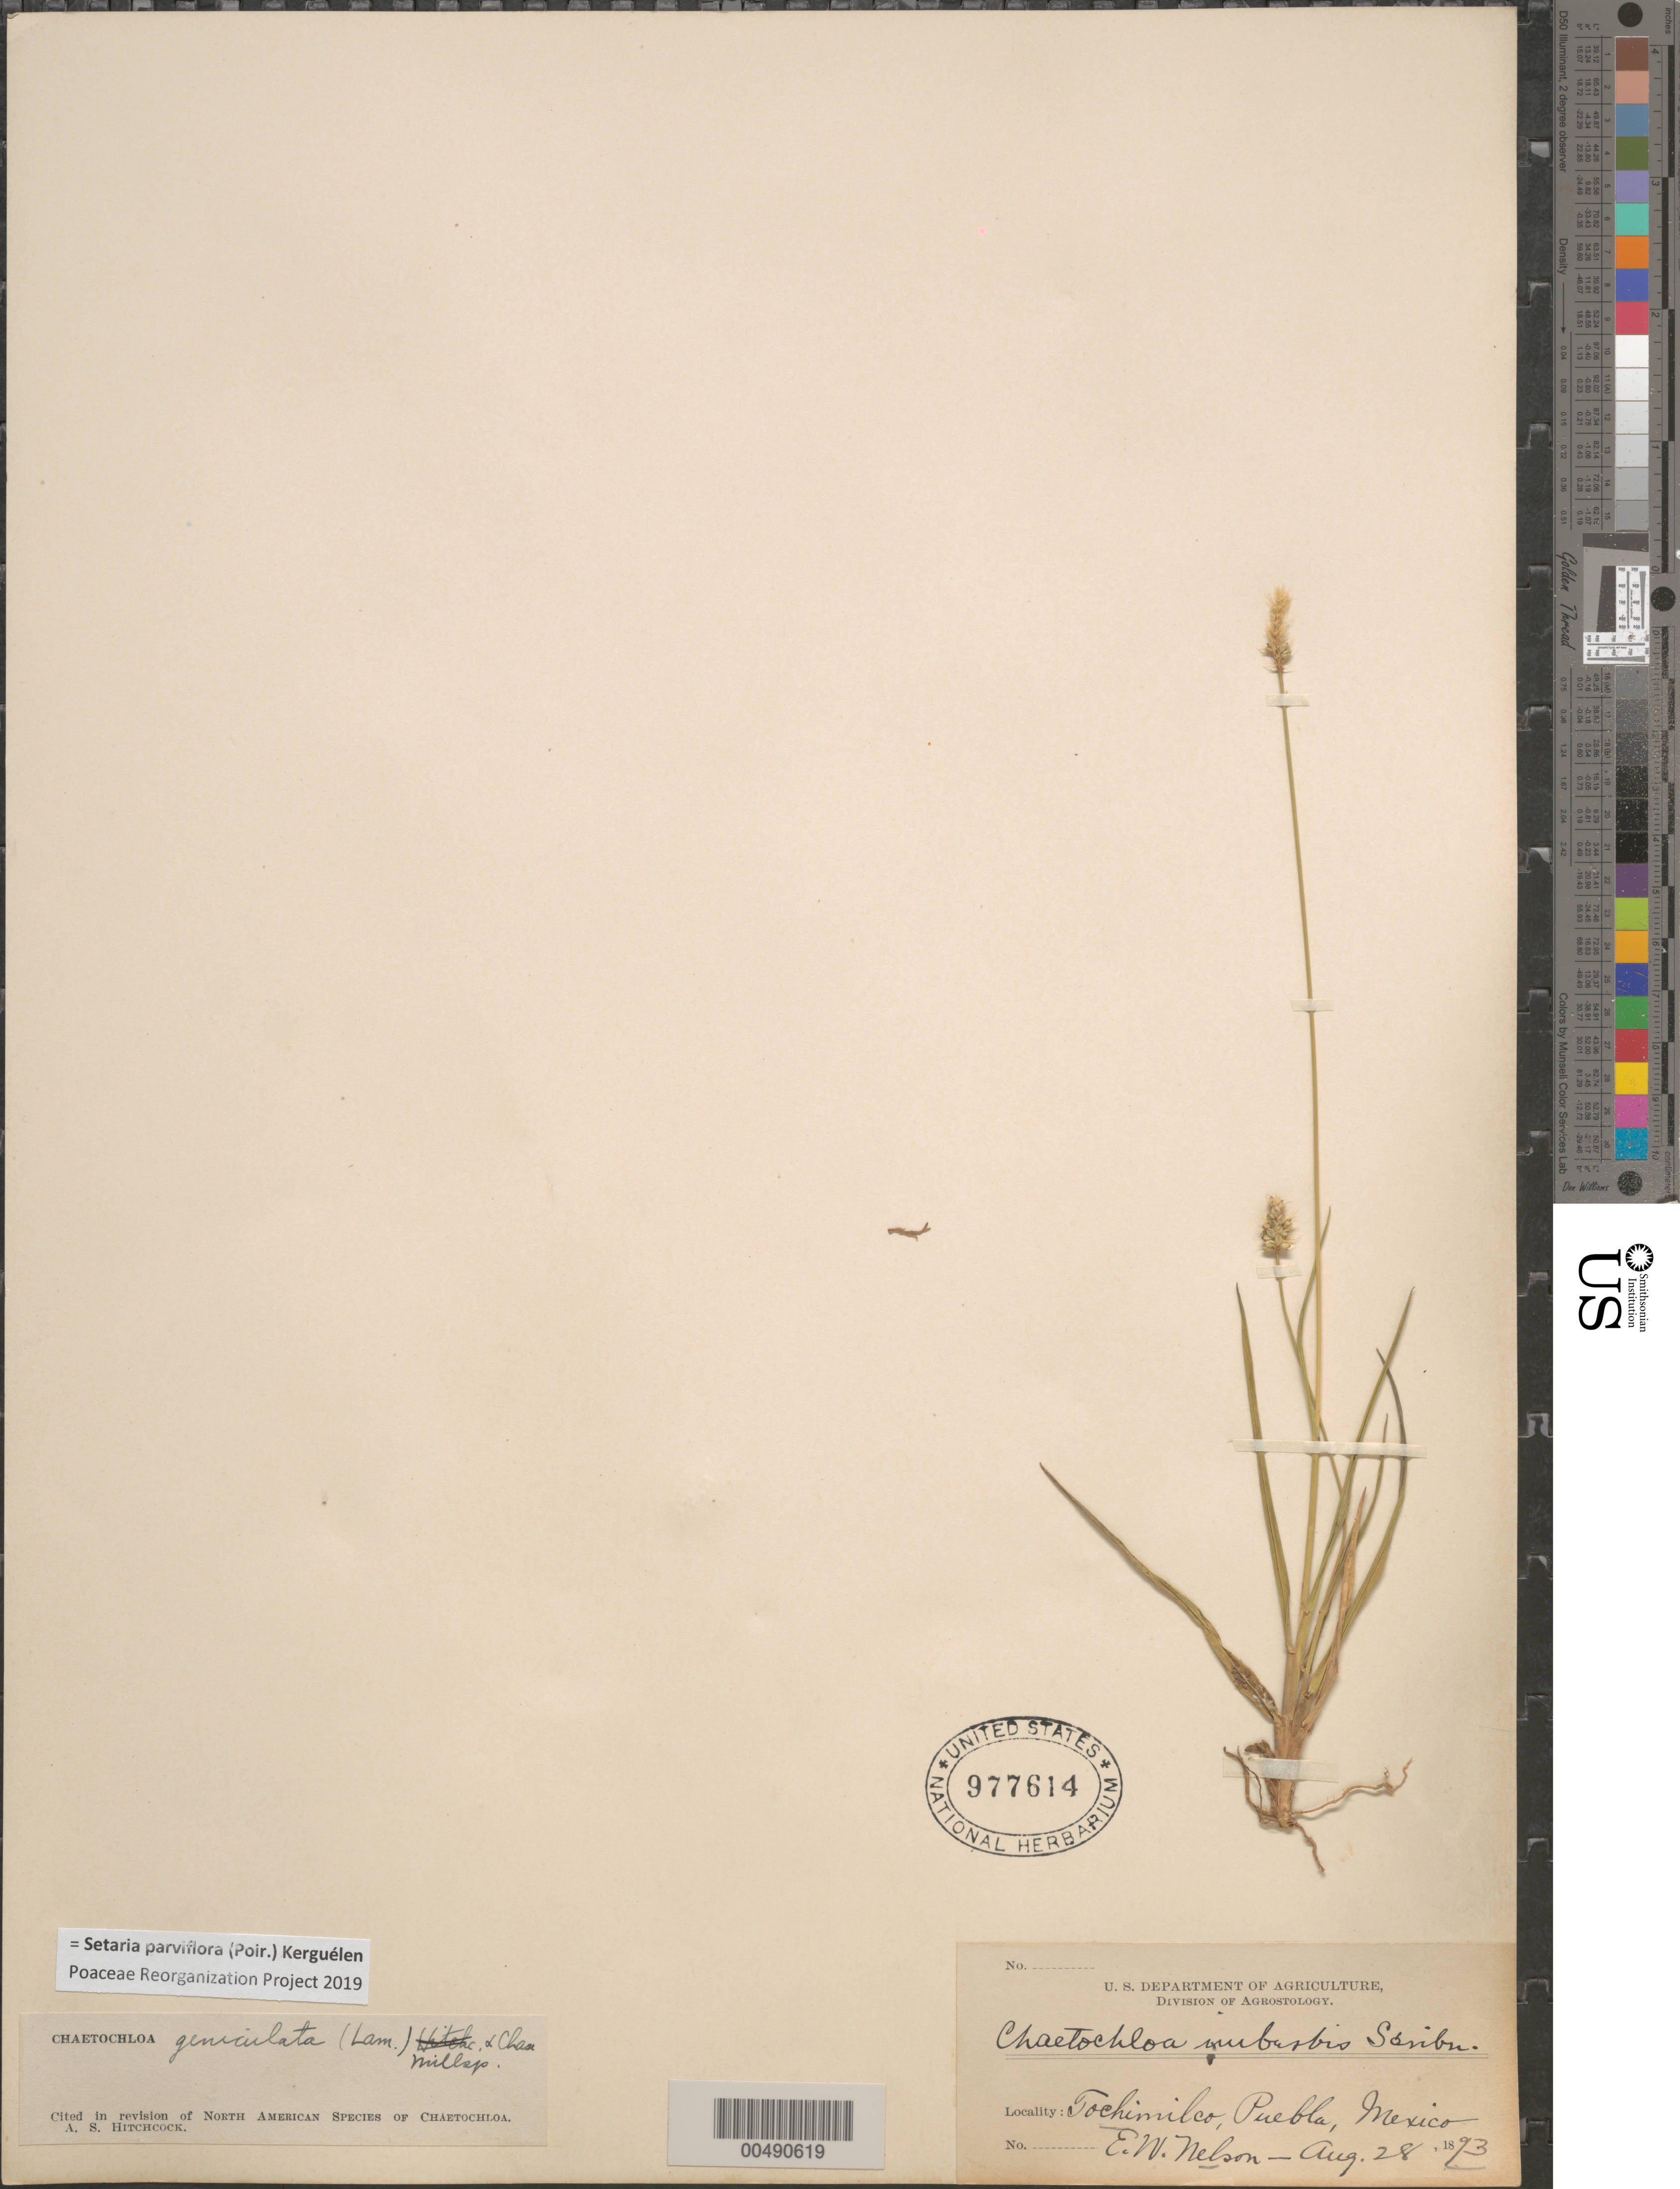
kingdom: Plantae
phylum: Tracheophyta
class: Liliopsida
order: Poales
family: Poaceae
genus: Setaria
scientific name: Setaria parviflora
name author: (Poir.) Kerguélen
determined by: Poaceae Reorganization Project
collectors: E. W. Nelson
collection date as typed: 28 Aug 1893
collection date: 1893-08-28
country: Mexico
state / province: Puebla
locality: Tochimilco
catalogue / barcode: US 977614